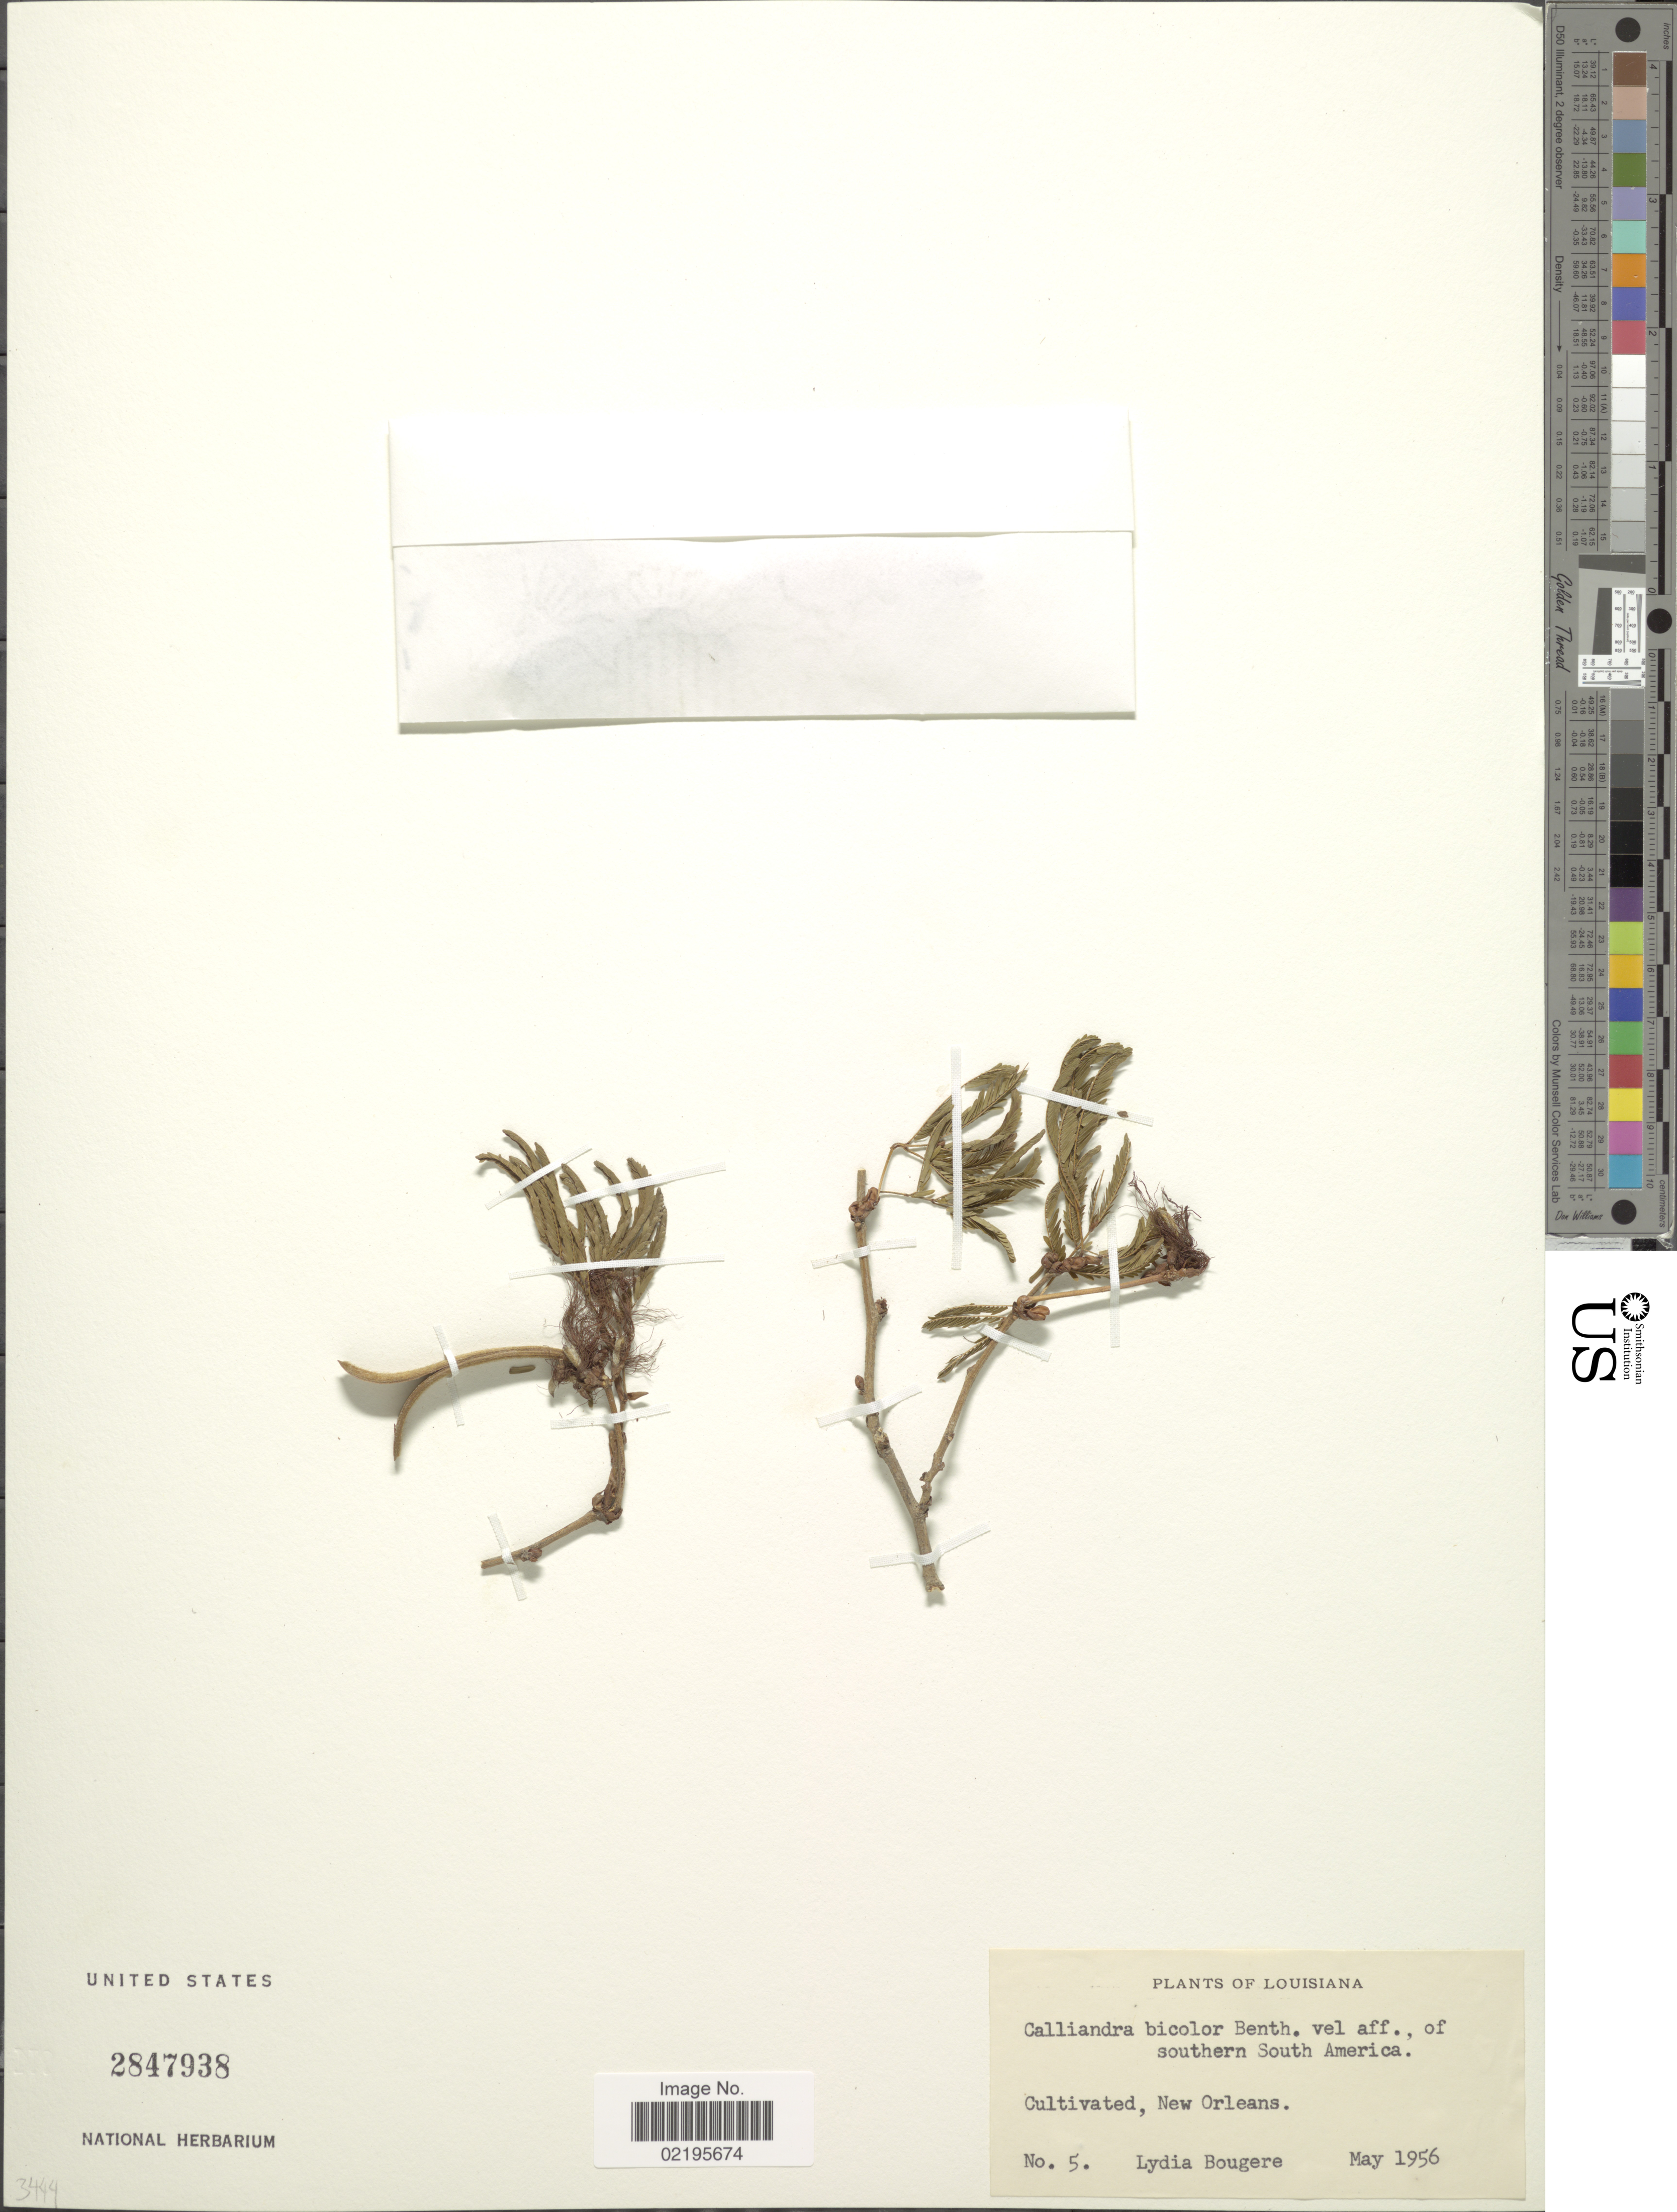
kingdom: Plantae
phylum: Tracheophyta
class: Magnoliopsida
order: Fabales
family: Fabaceae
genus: Calliandra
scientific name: Calliandra bicolor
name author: Benth.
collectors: L. Bougere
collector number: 5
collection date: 1956-05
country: United States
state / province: Louisiana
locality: New Orleans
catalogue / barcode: US 2847938